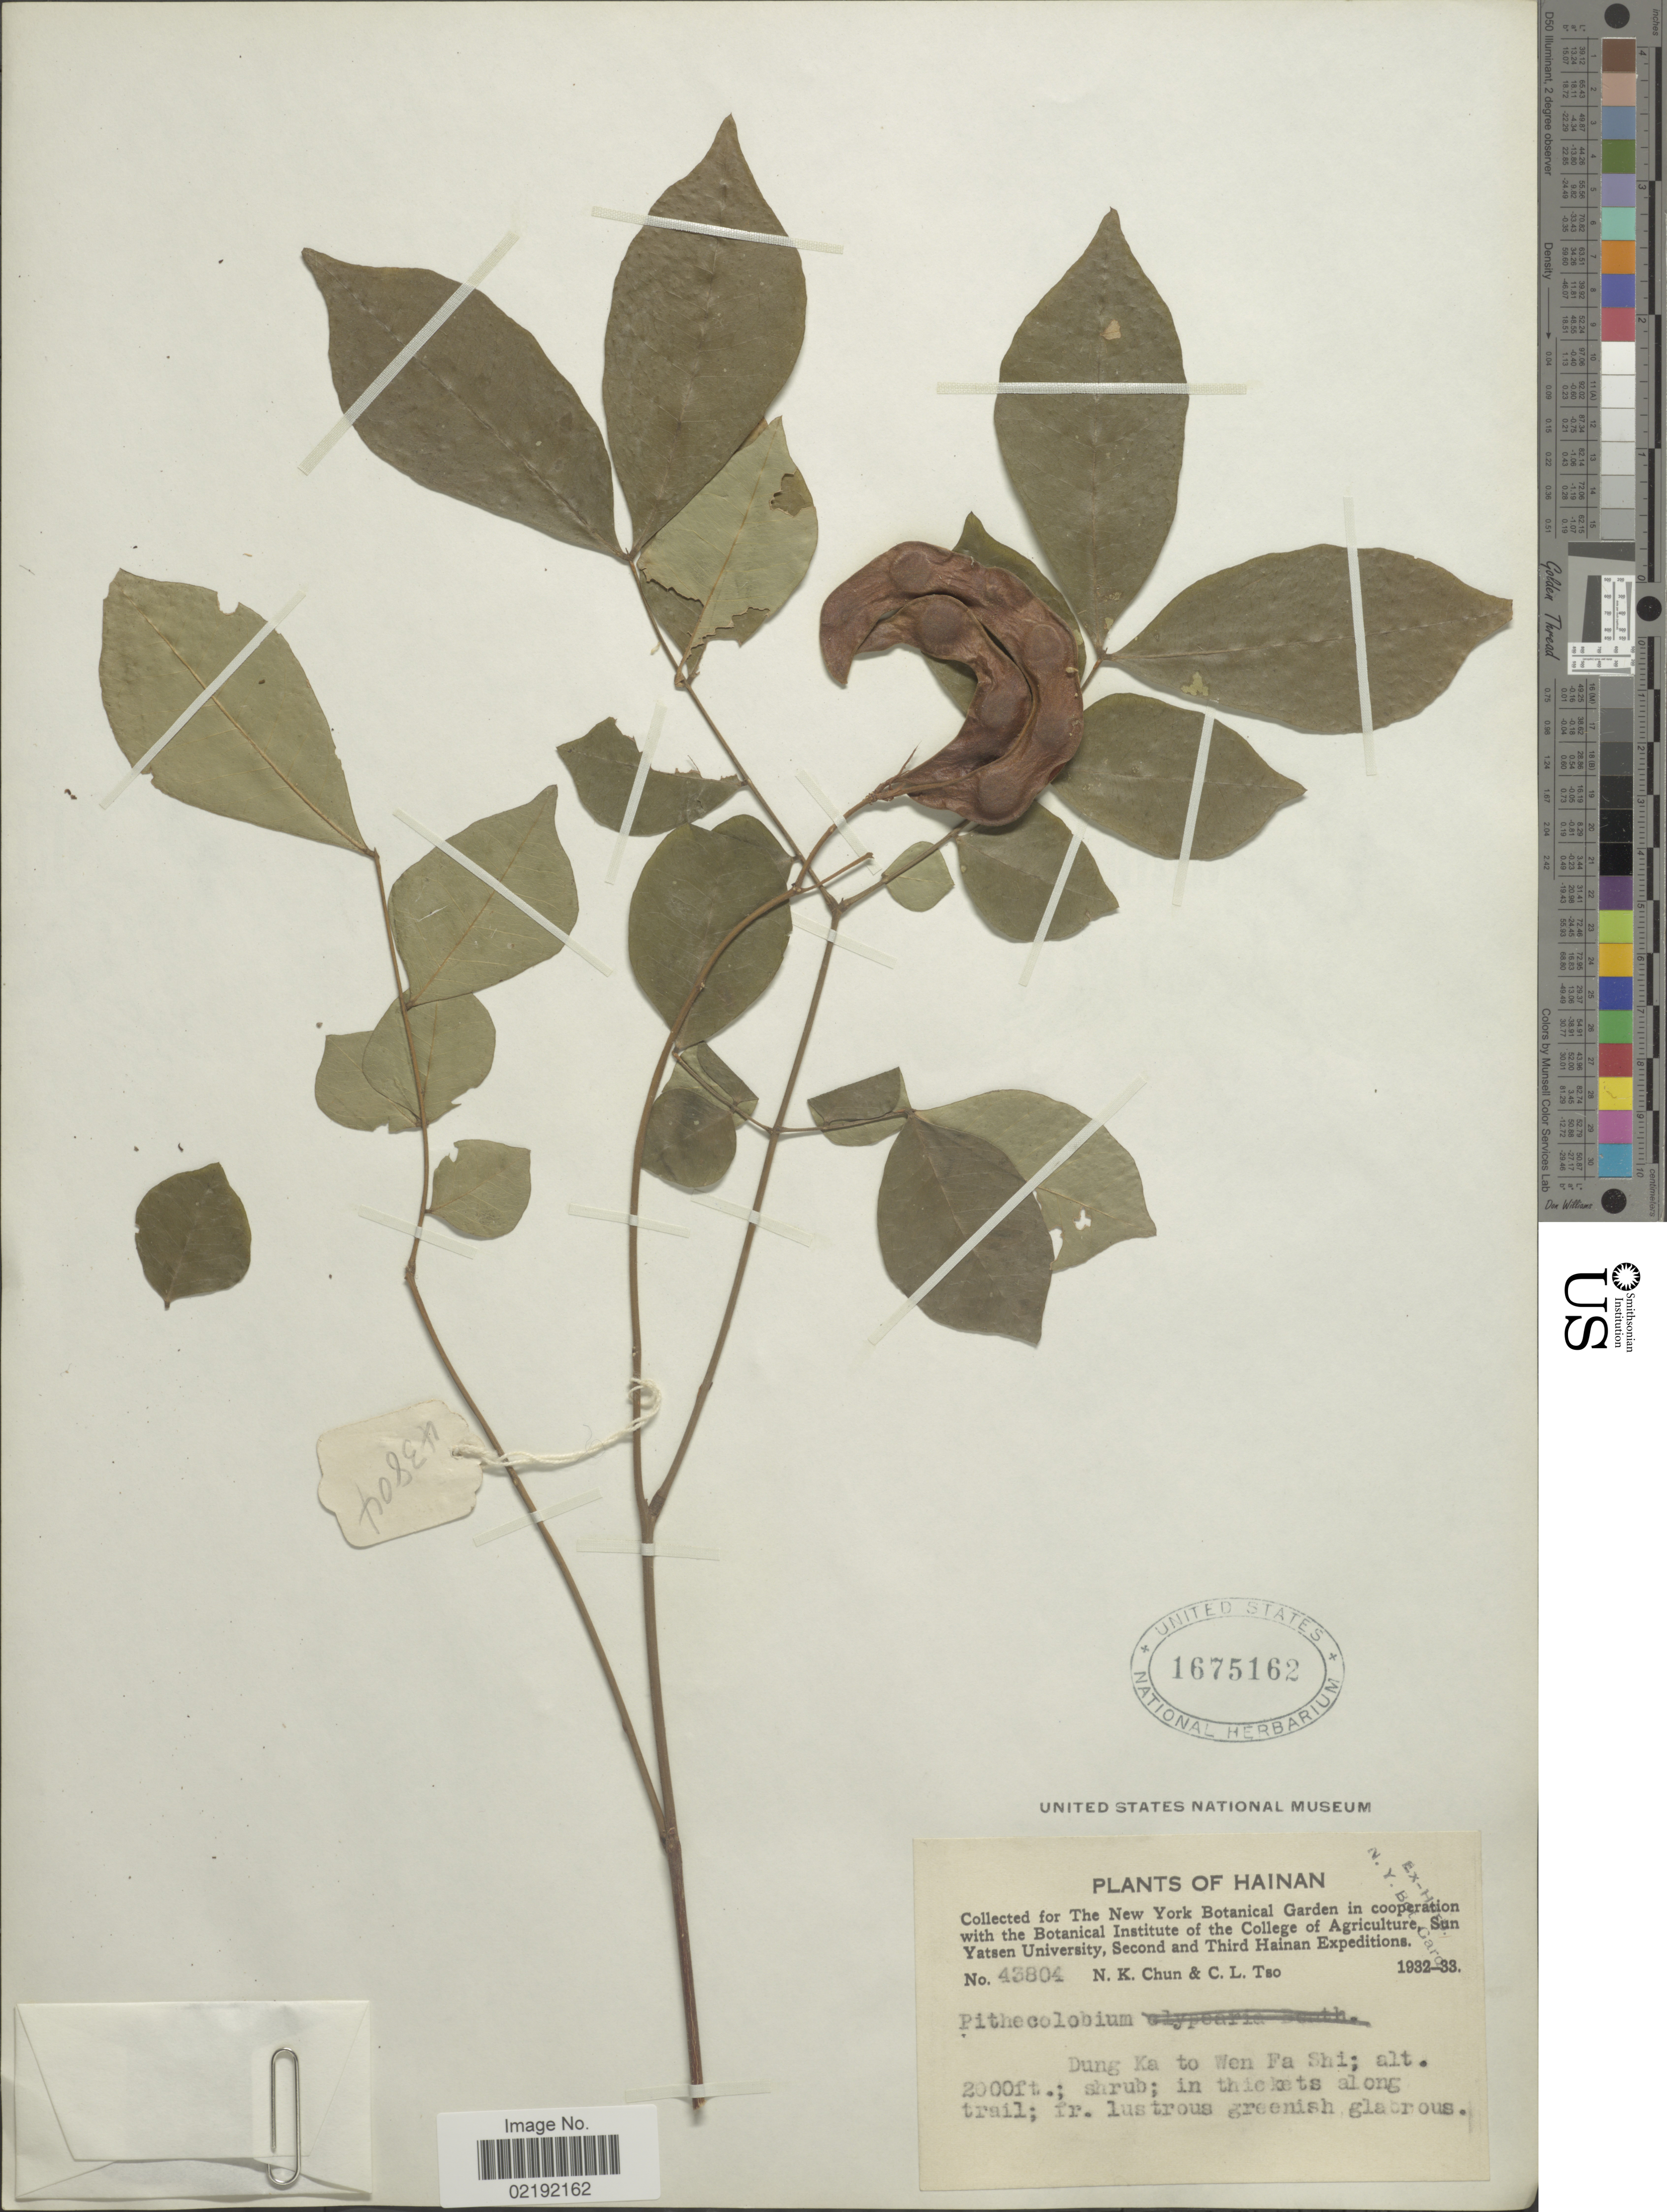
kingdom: Plantae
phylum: Tracheophyta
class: Magnoliopsida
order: Fabales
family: Fabaceae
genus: Pithecellobium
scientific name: Pithecellobium sp.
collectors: N. K. Chun & C. Tso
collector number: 43804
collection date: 1932/1933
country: China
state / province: Hainan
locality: Dung Ka to Wen Fa Shi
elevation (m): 610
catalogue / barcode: US 1675162